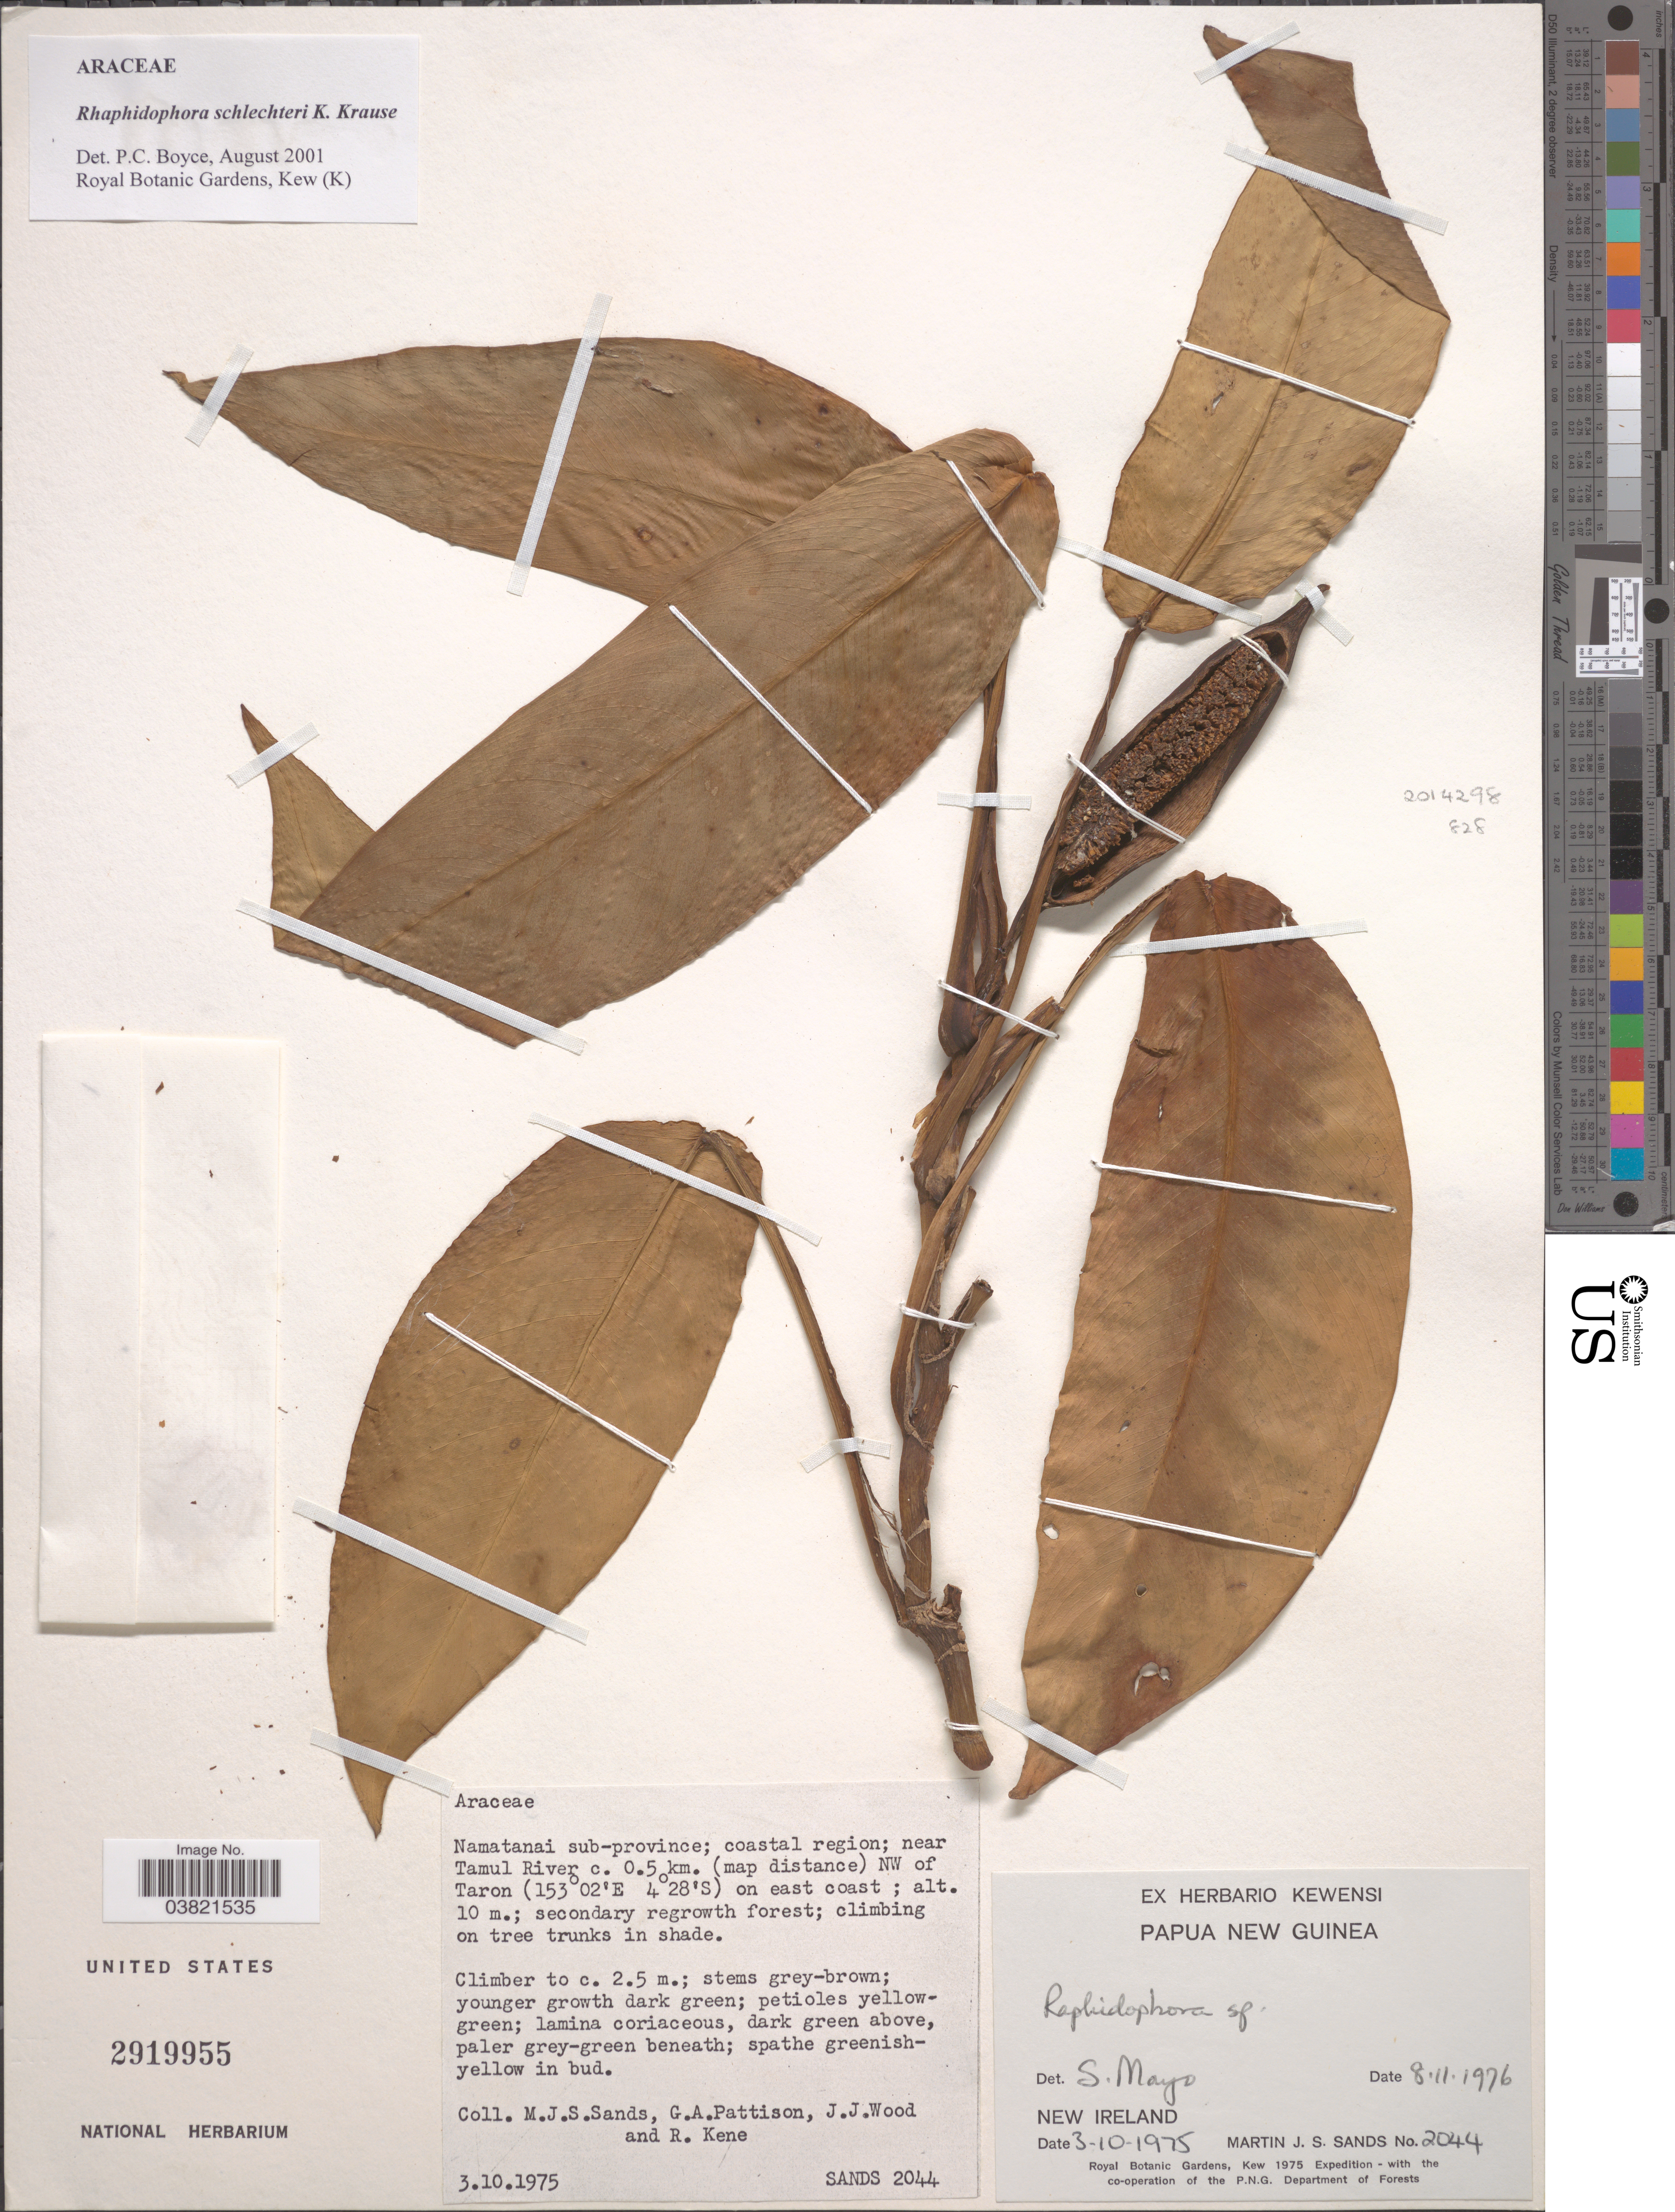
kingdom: Plantae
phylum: Tracheophyta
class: Liliopsida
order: Alismatales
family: Araceae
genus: Rhaphidophora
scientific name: Rhaphidophora schlechteri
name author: K. Krause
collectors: M. Sands, G. Pattison, J. Wood & R. Kene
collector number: SANDS 2044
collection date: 1975-10-03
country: Papua New Guinea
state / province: New Ireland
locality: Namatanai sub-province; coastal region; near Tamul River, c. 0.5 km. (map distance) NW of Taron on east coast.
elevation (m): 10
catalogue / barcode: US 2919955